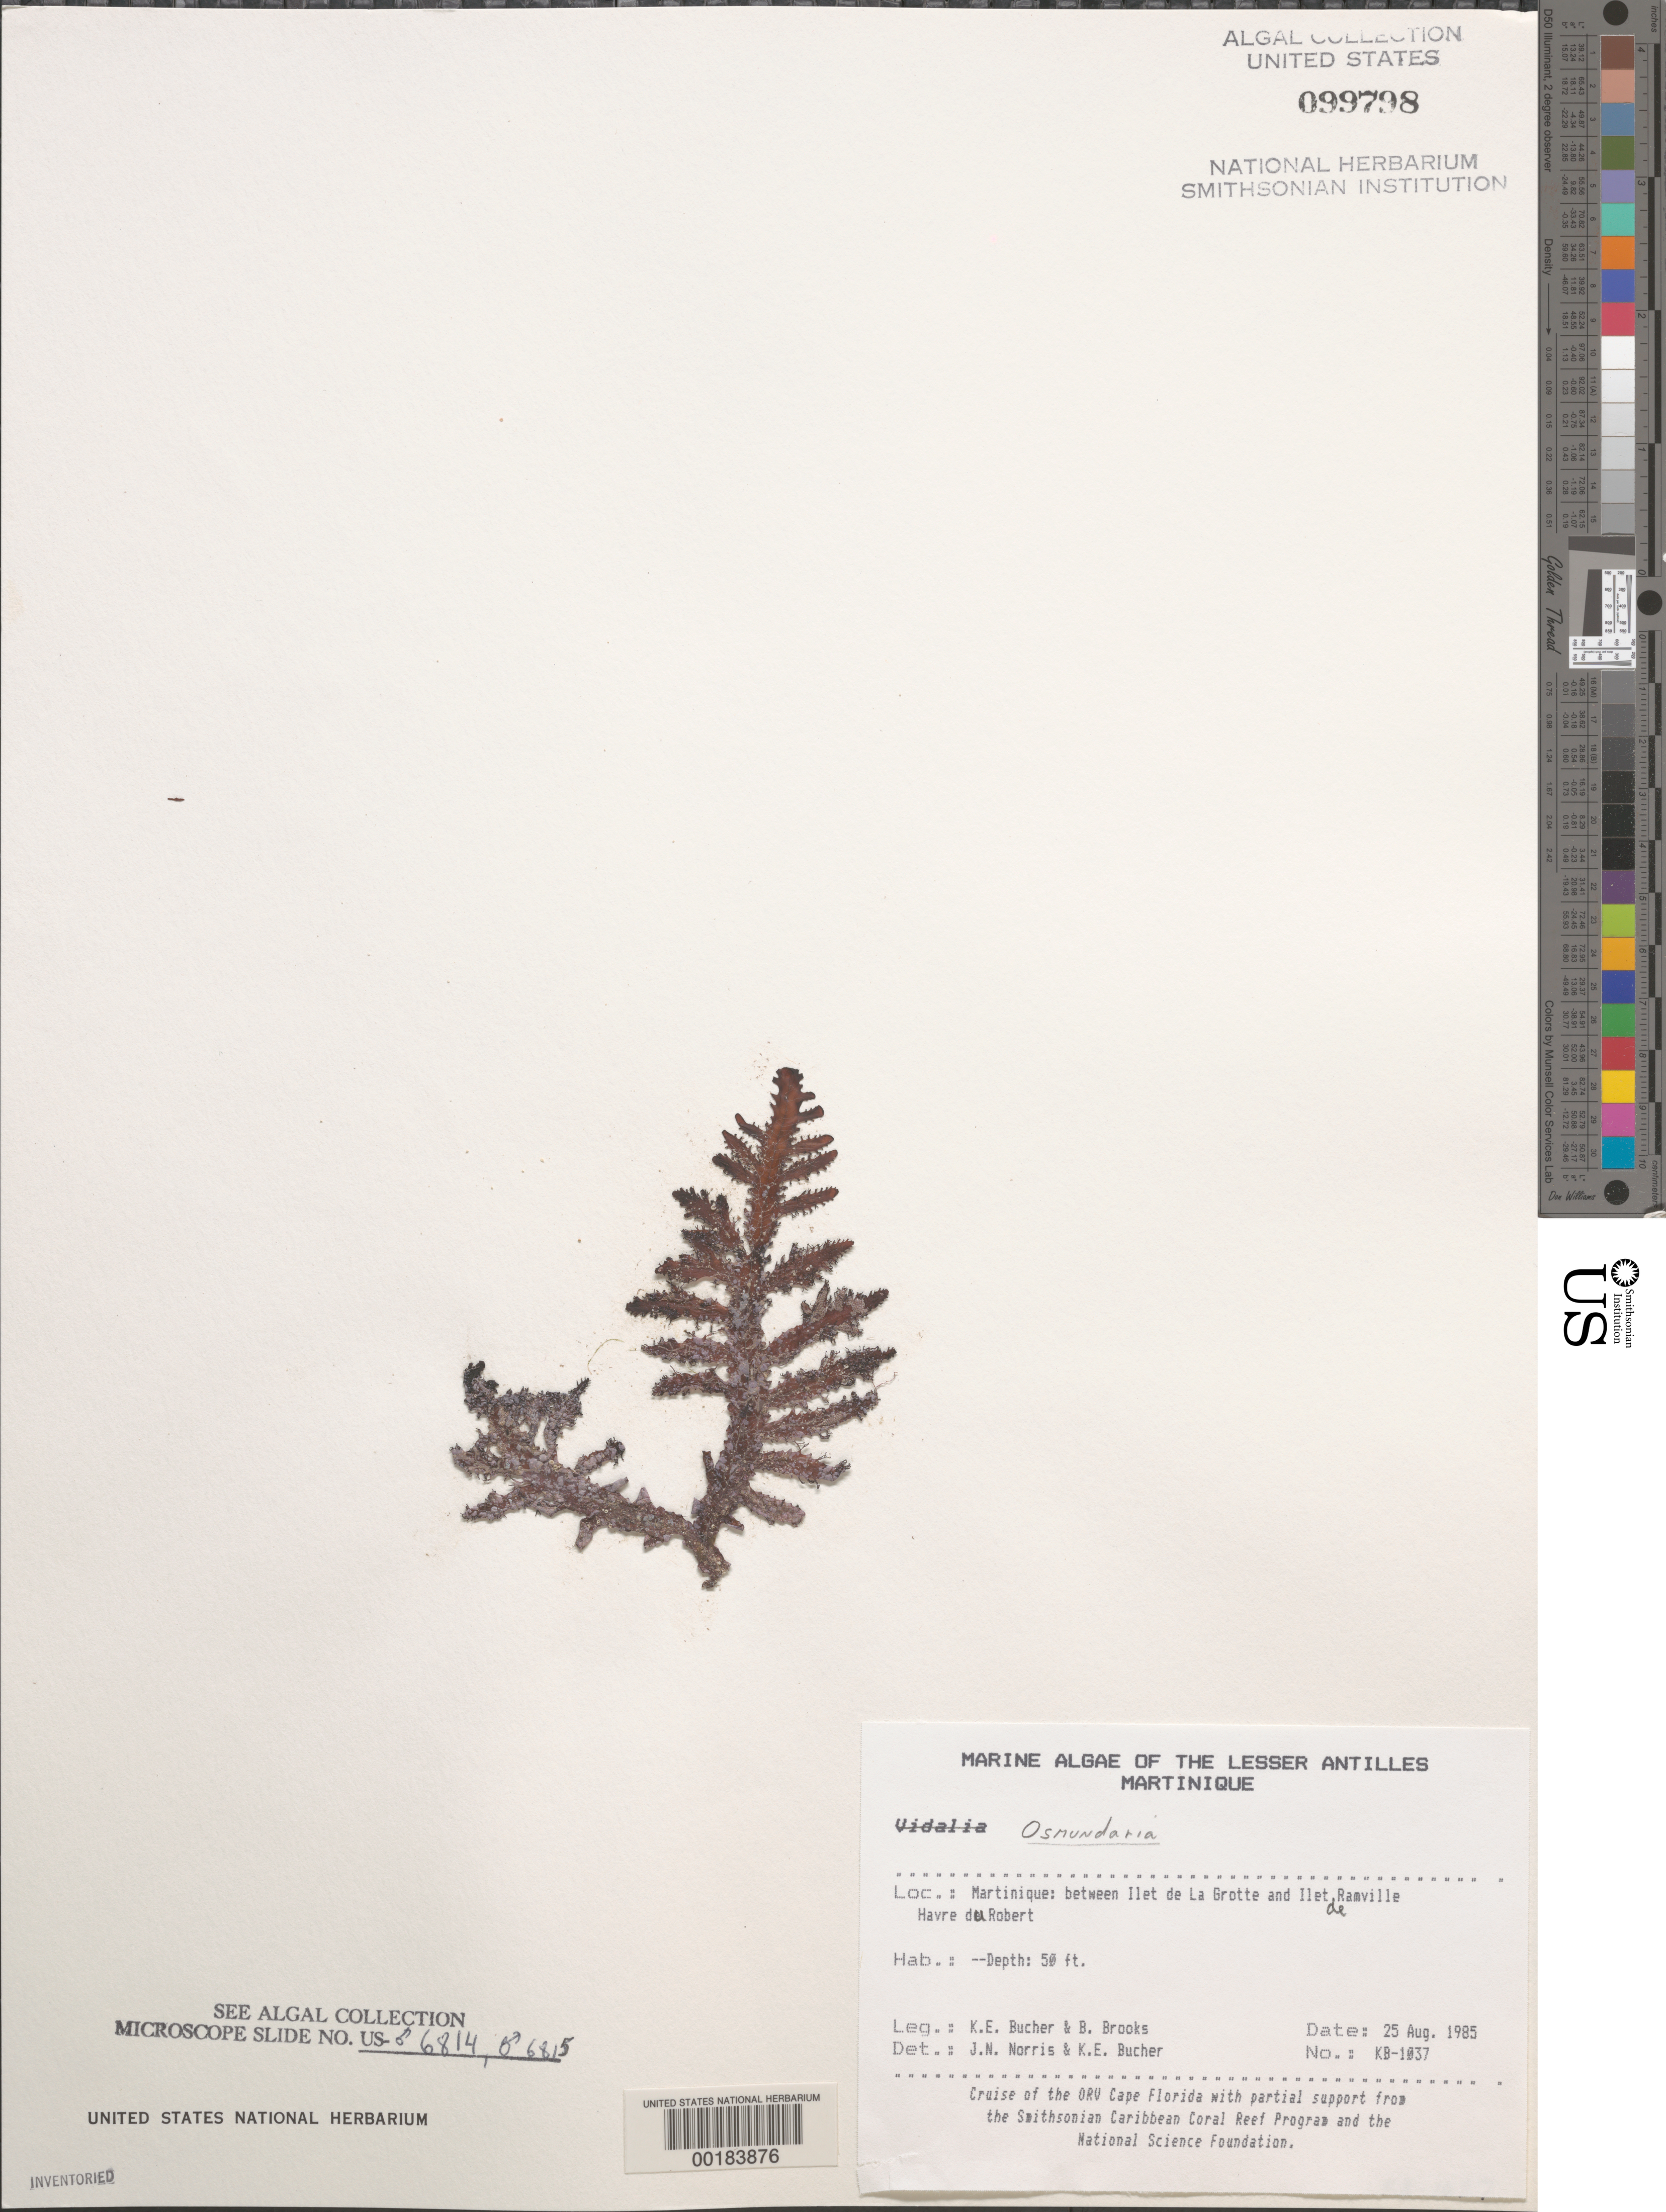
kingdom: Plantae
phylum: Rhodophyta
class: Florideophyceae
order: Ceramiales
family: Rhodomelaceae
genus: Vidalia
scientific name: Vidalia sp.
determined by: Norris, J. N.; Bucher, K. E.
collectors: K. E. Bucher & B. Brooks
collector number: Kb-1037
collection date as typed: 25 Aug 1985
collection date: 1985-08-25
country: Martinique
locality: Between Ilet de la Grotte and Ilet de Ramville, Havre du Robert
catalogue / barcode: US 99798